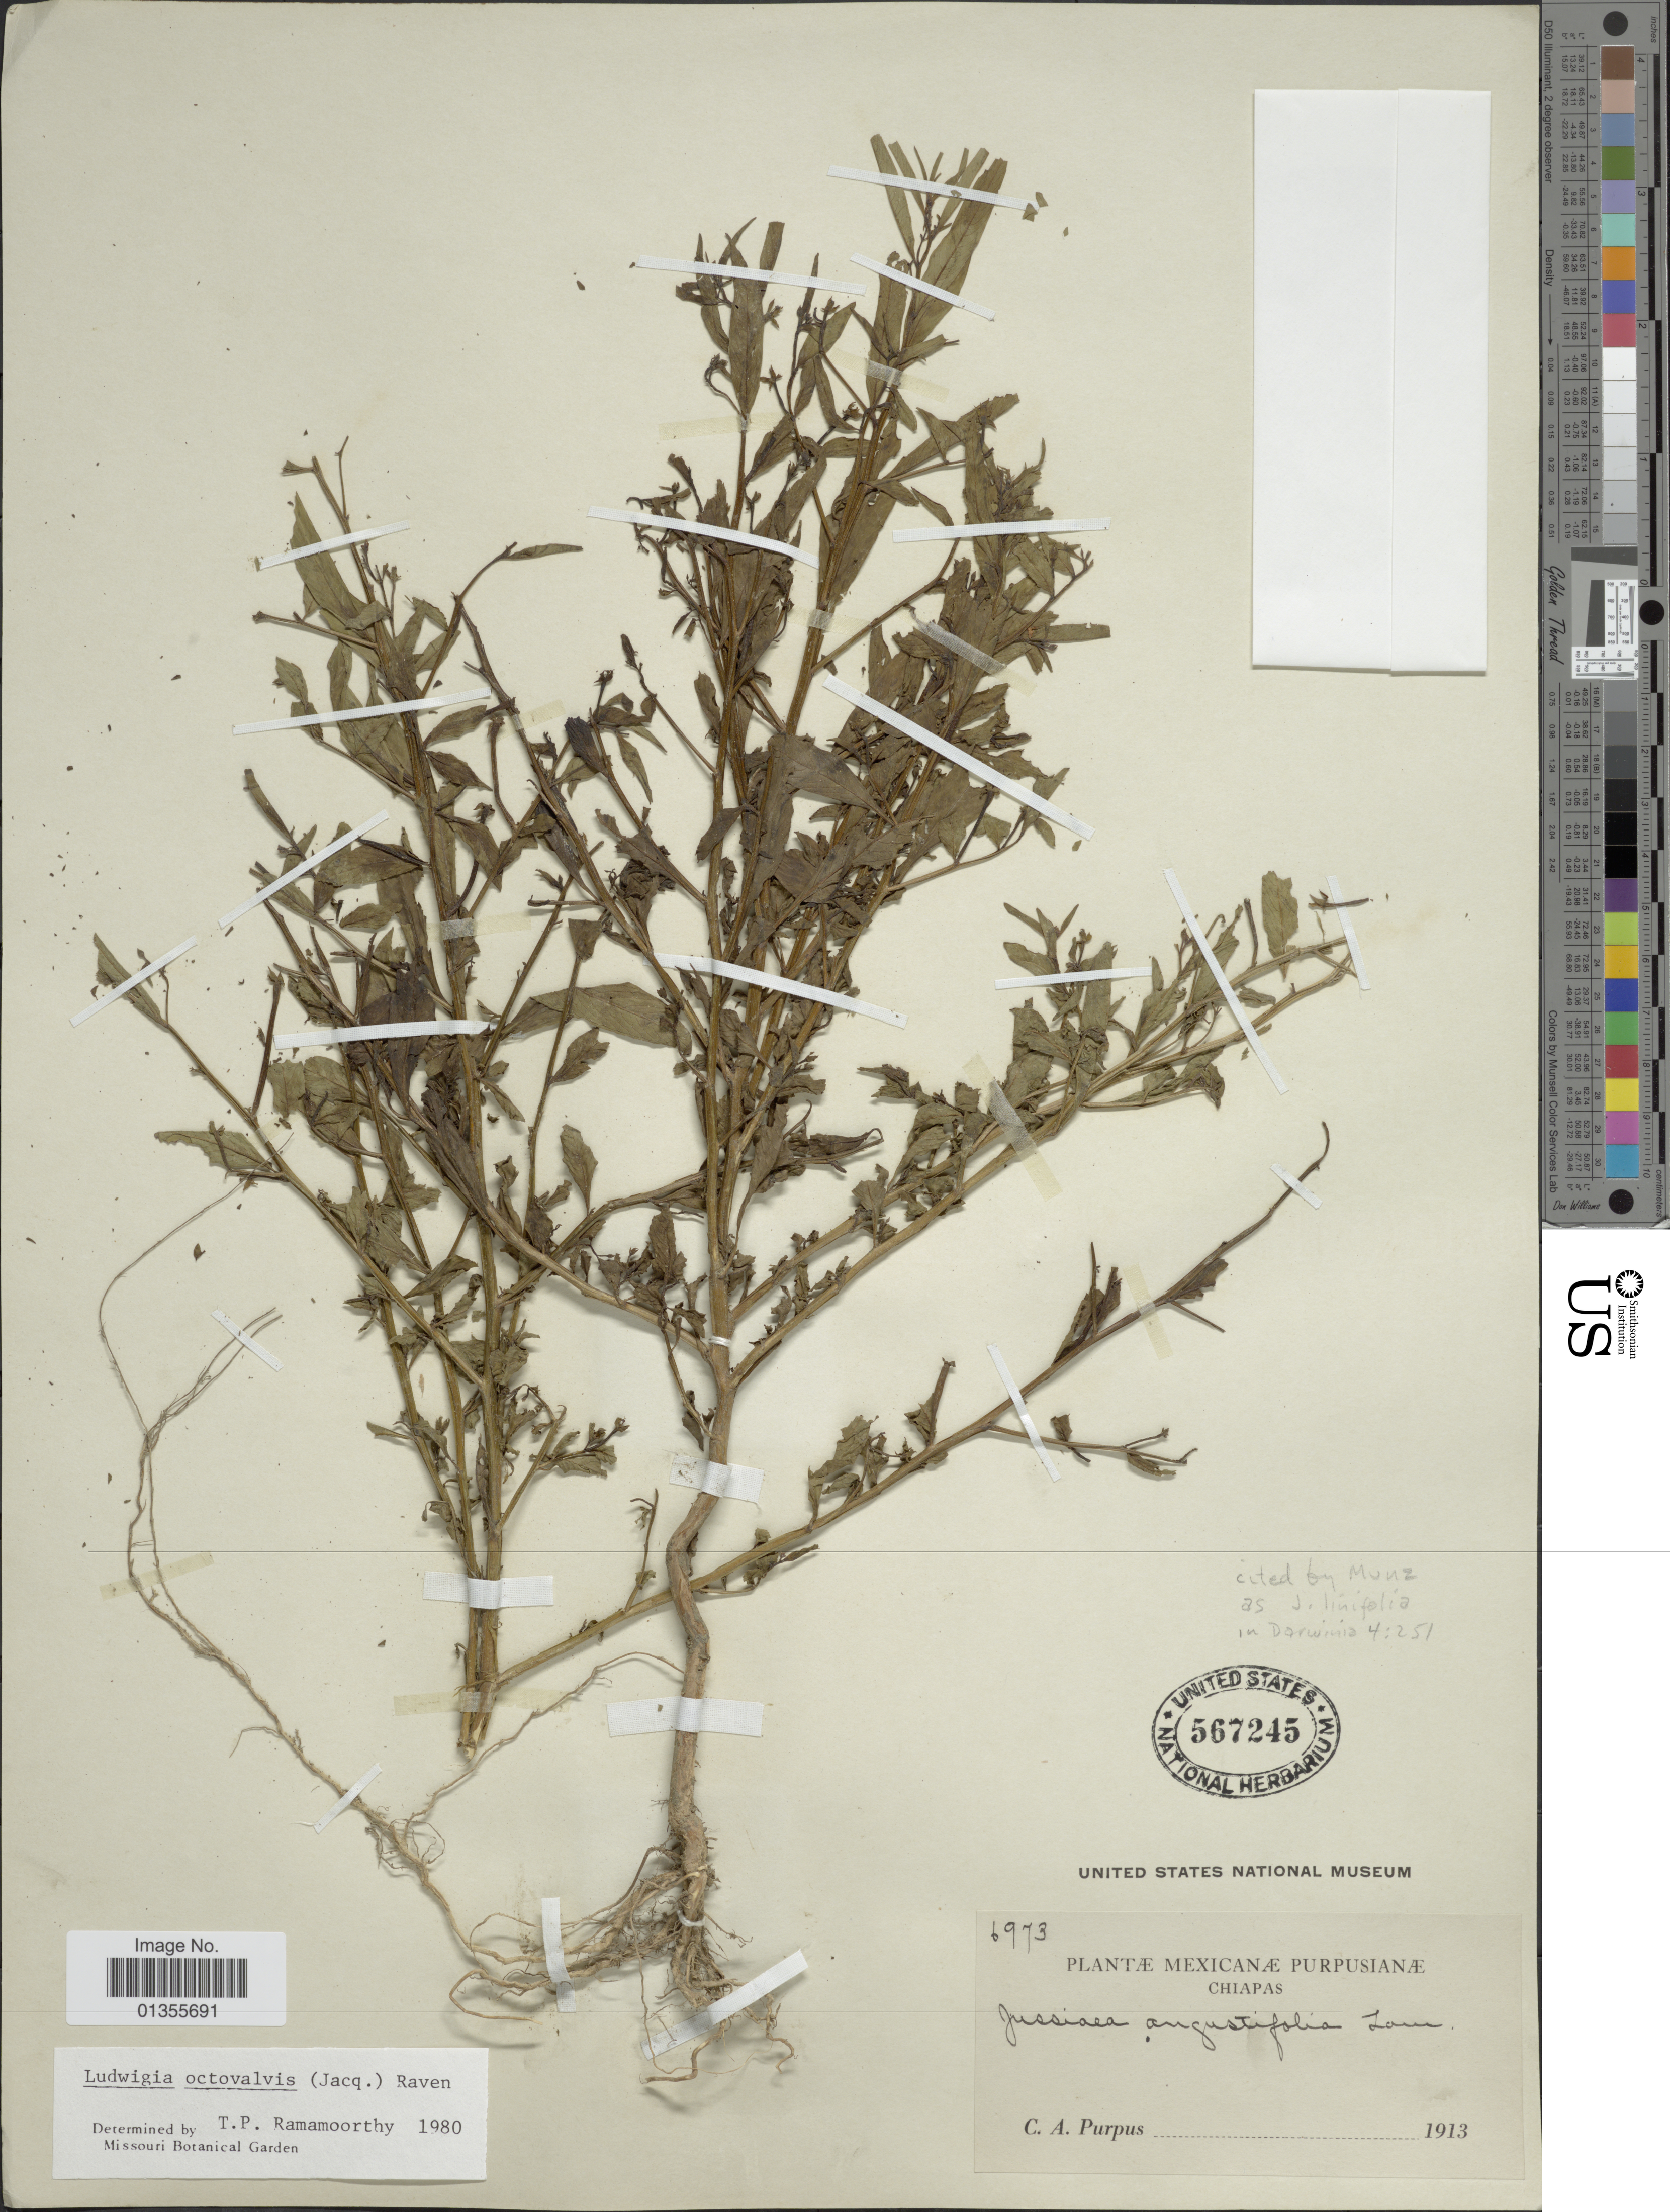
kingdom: Plantae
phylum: Tracheophyta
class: Magnoliopsida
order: Myrtales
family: Onagraceae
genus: Ludwigia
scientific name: Ludwigia octovalvis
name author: (Jacq.) P.H. Raven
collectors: C. A. Purpus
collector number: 6973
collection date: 1913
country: Mexico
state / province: Chiapas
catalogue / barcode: US 567245